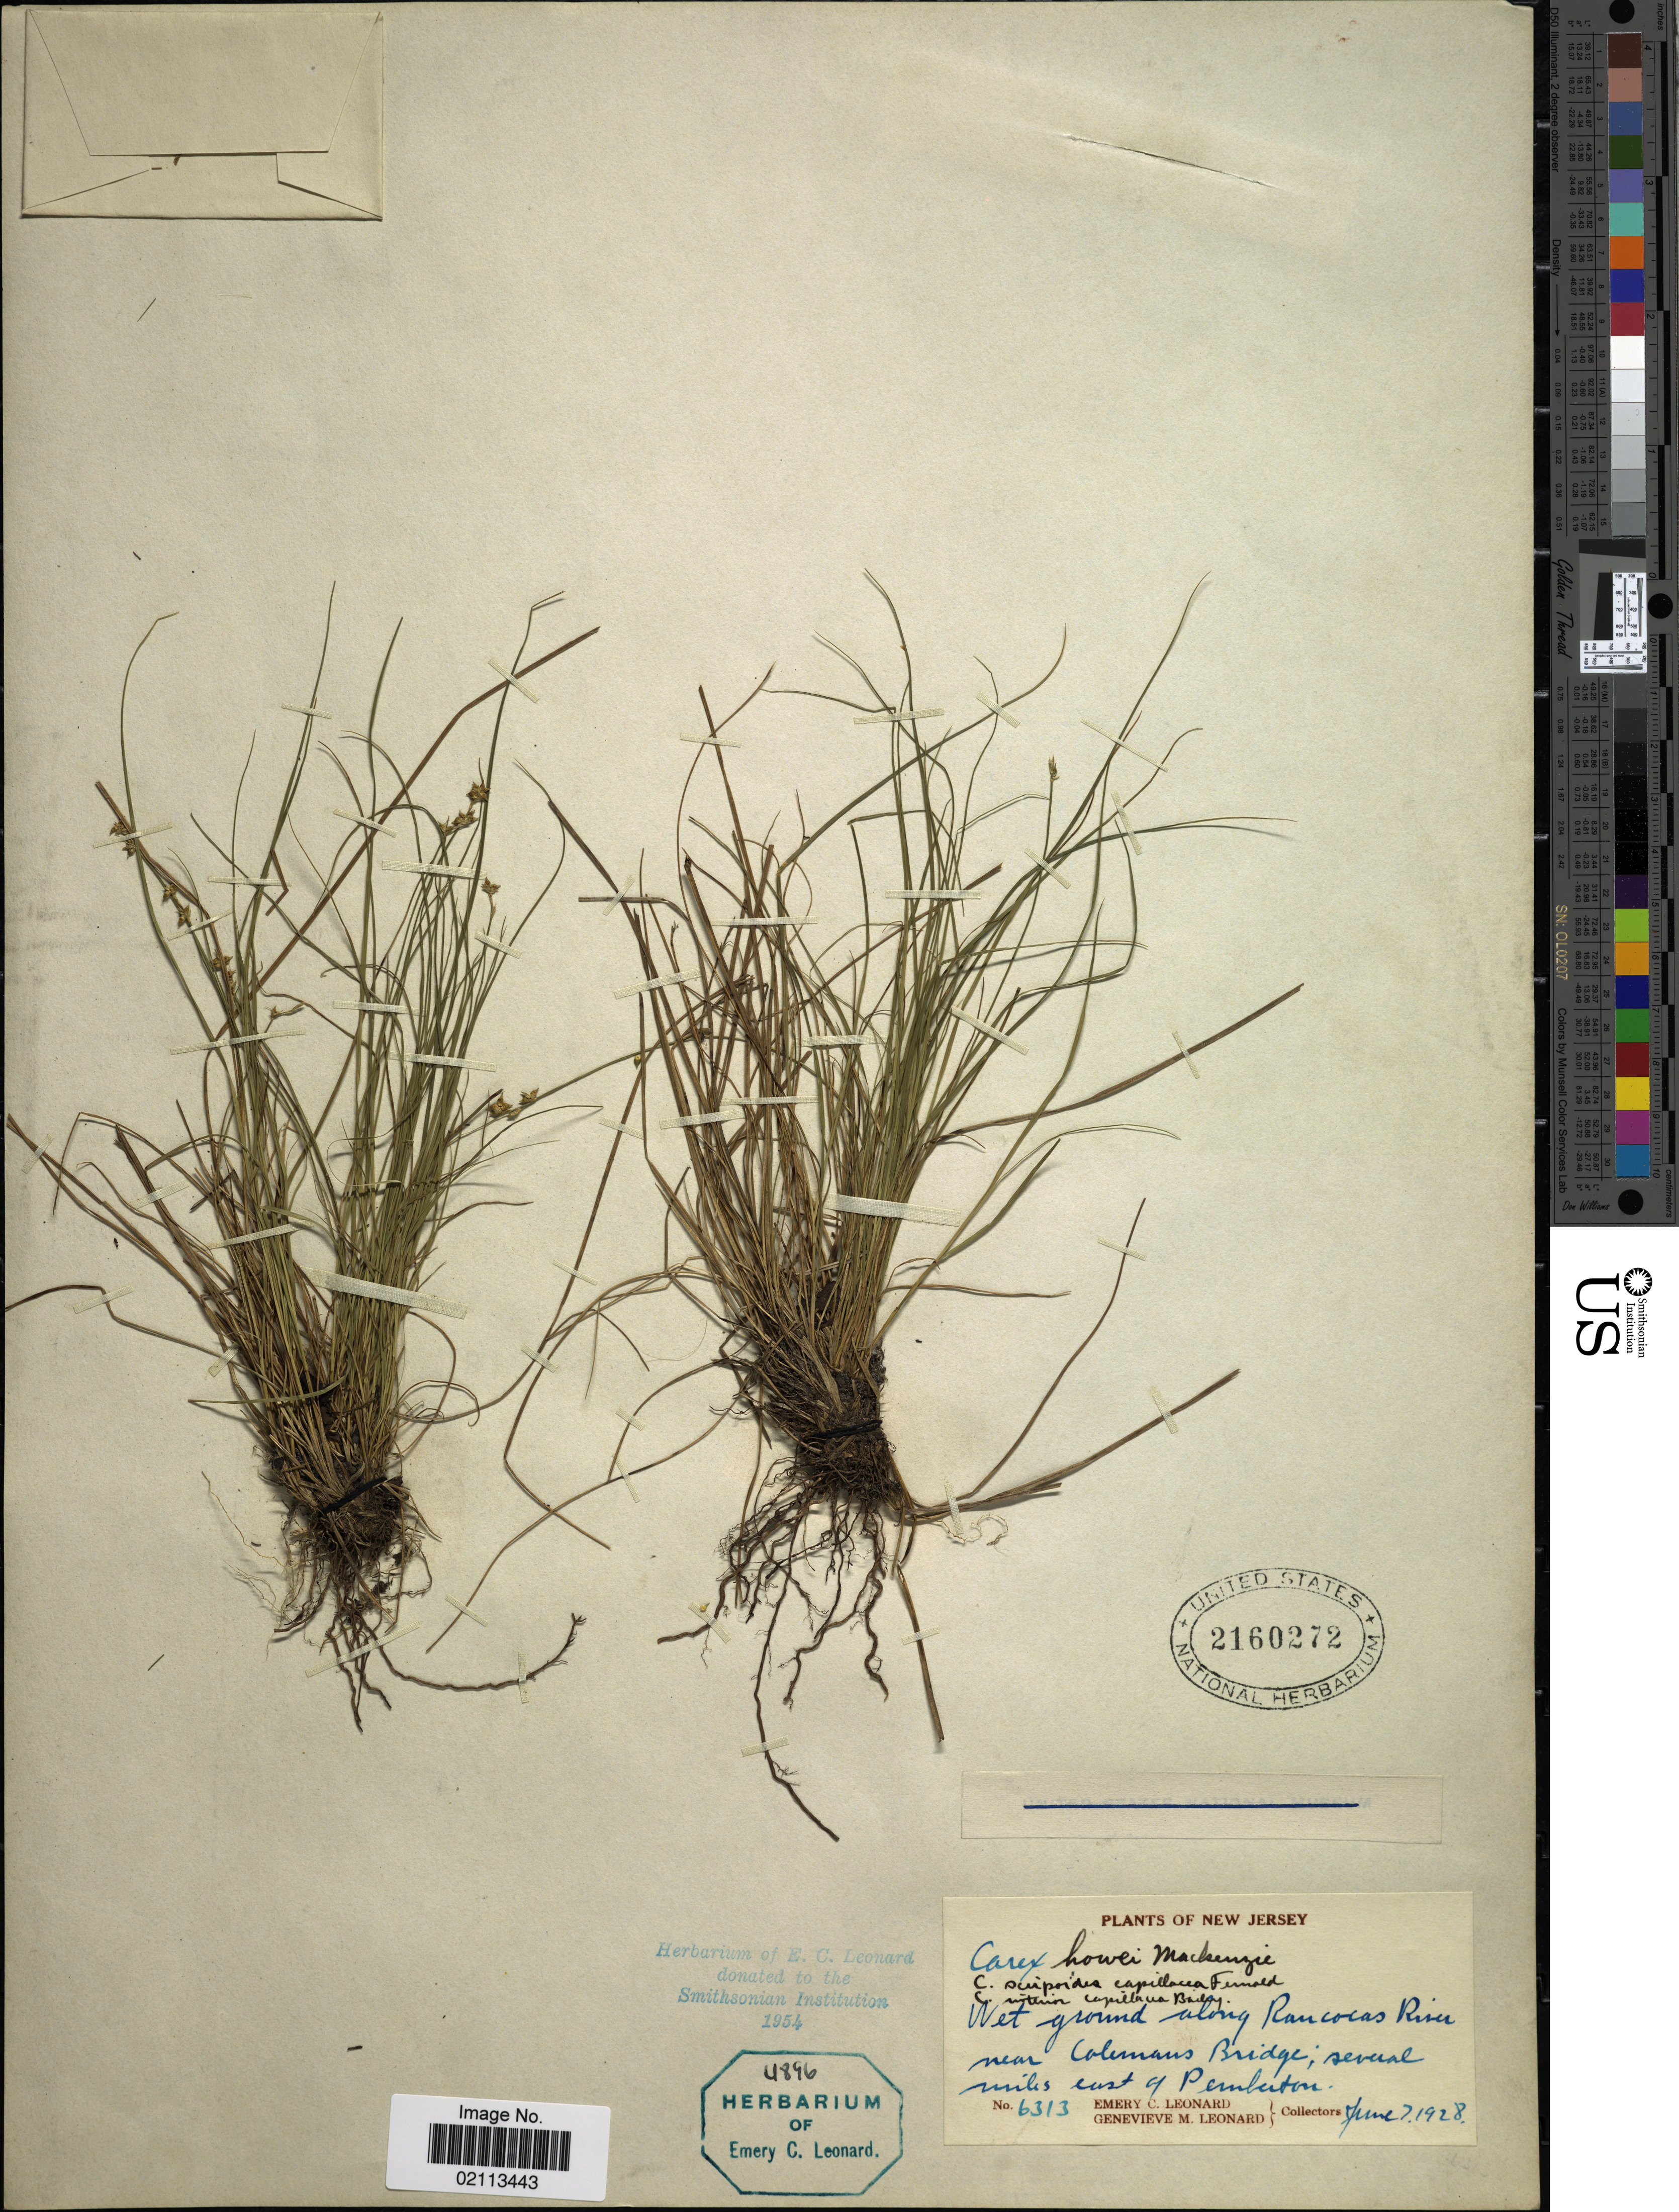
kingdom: Plantae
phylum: Tracheophyta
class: Liliopsida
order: Poales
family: Cyperaceae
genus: Carex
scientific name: Carex howei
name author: Mack.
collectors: E. C. Leonard & G. M. Leonard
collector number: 6313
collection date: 1928-06-07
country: United States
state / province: New Jersey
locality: Wet ground along Rancocas River near Colemans Bridge; several miles east of Pemberton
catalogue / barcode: US 2160272